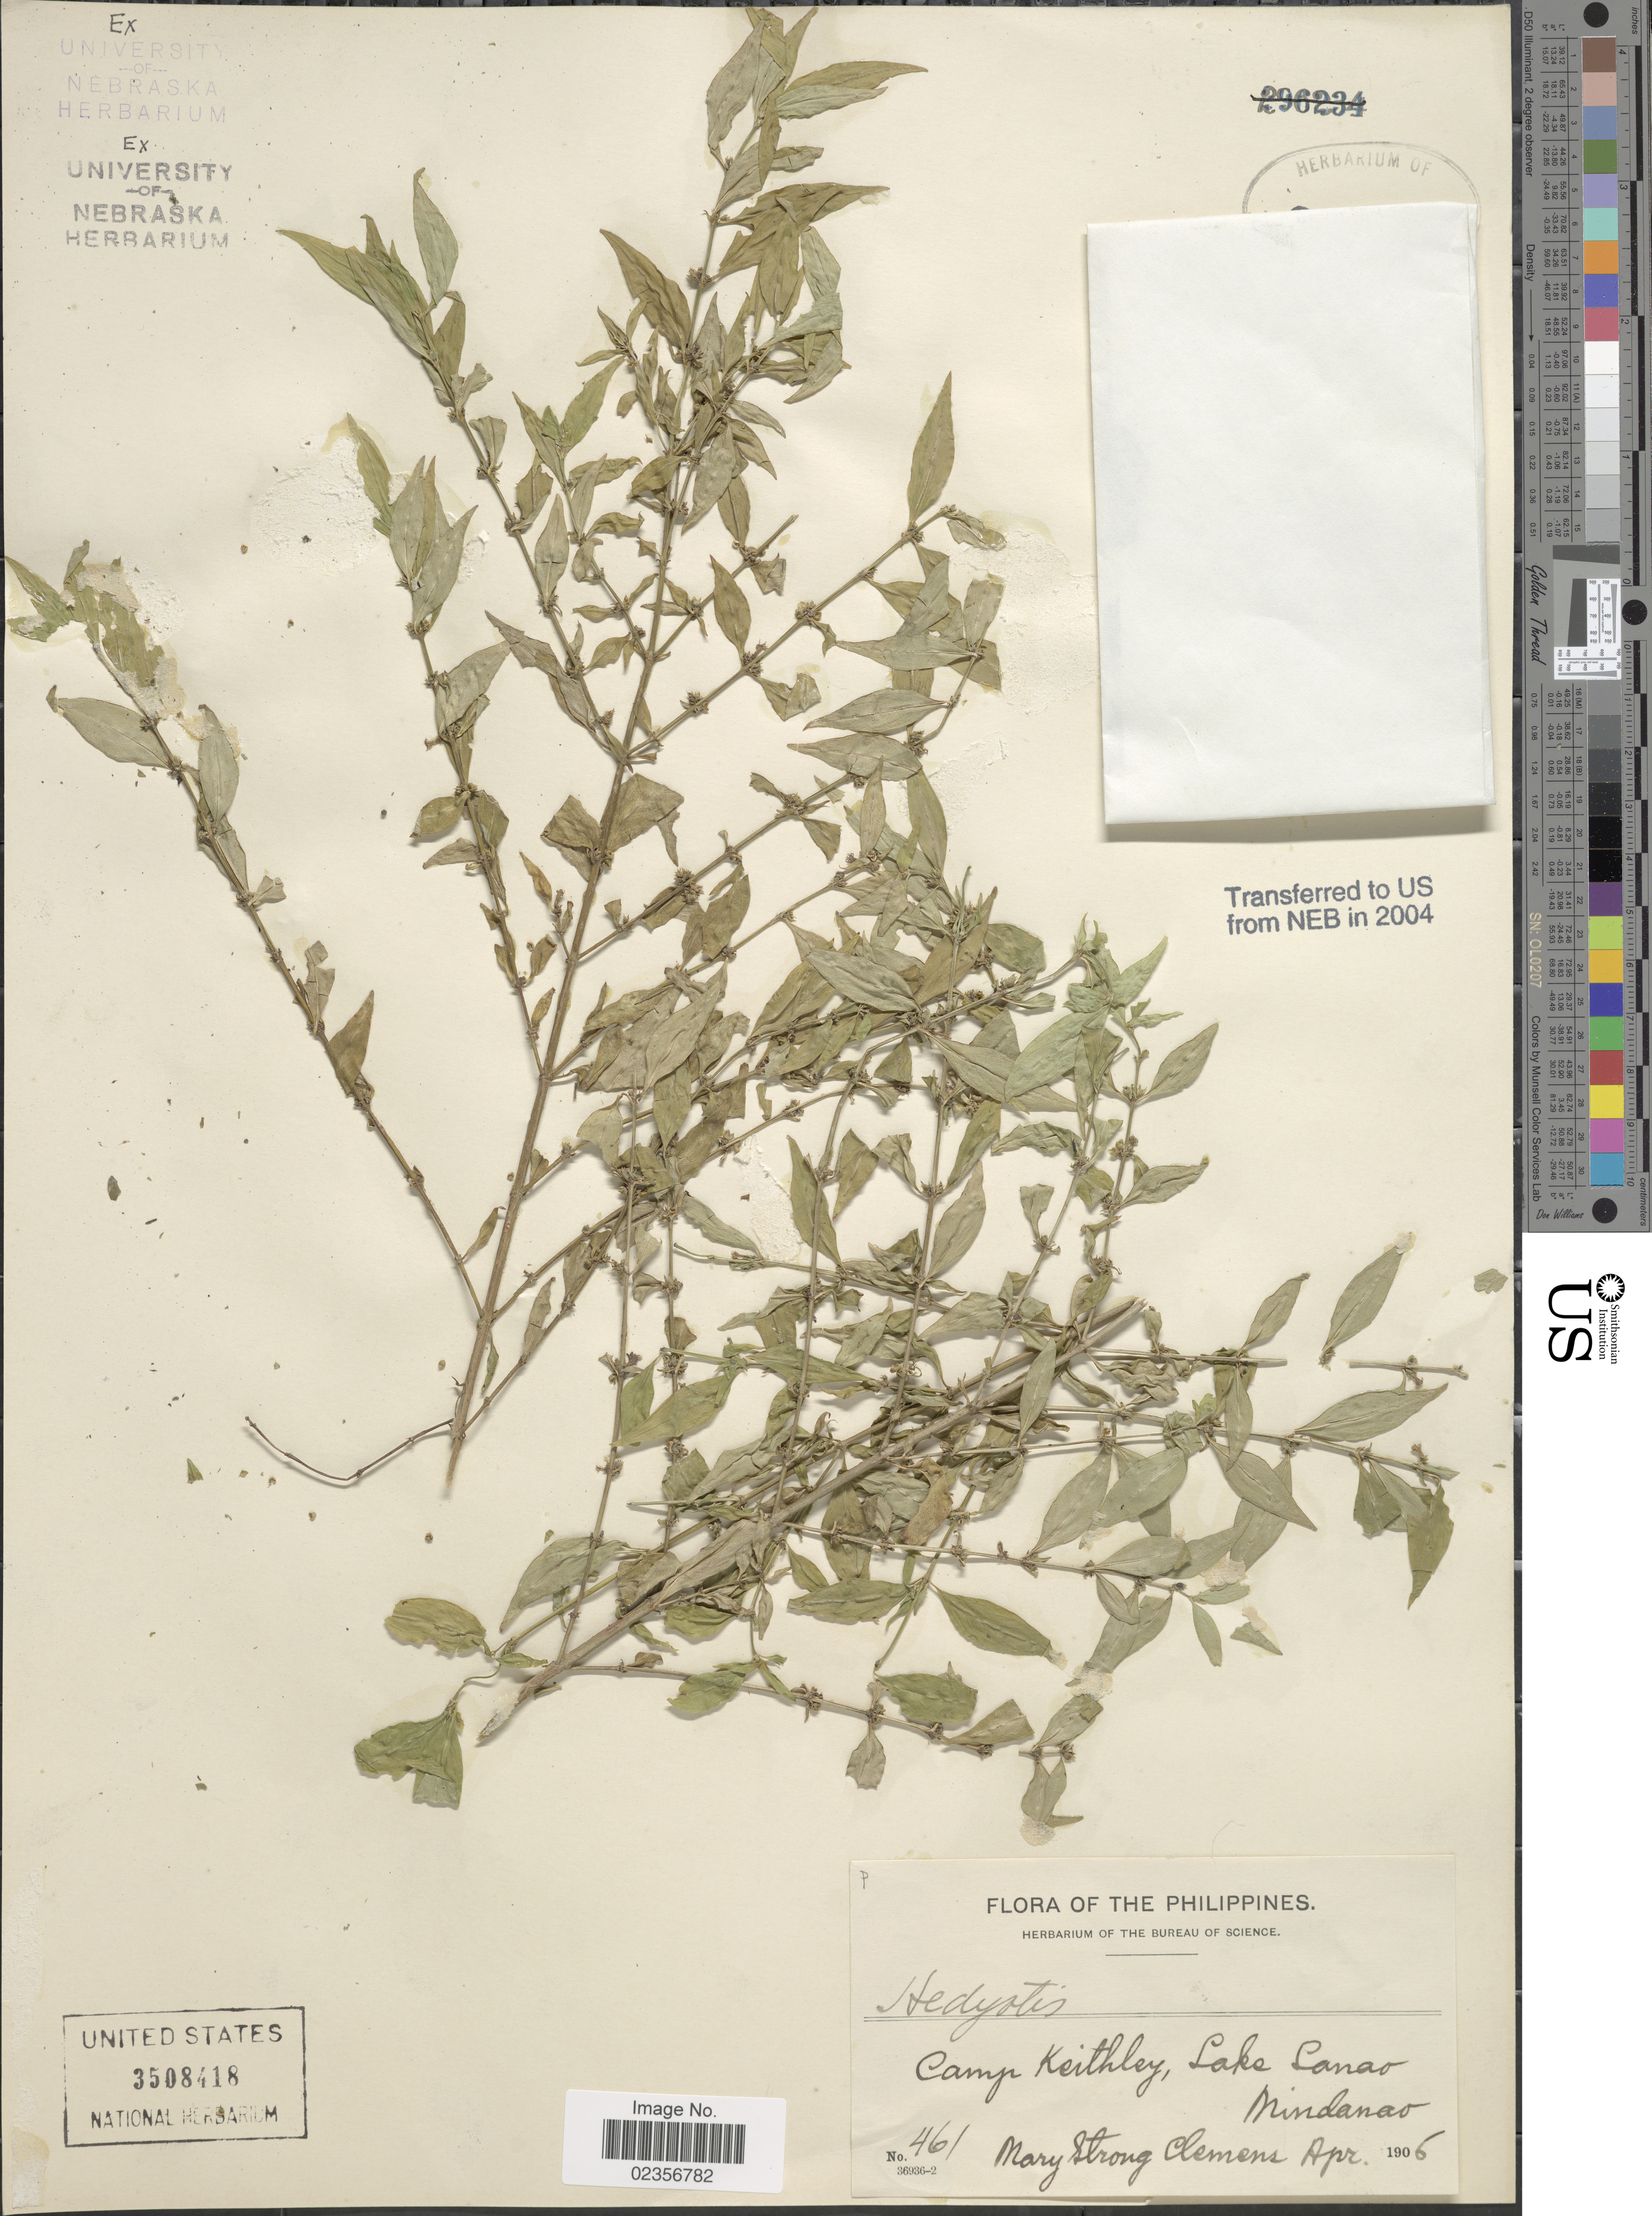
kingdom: Plantae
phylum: Tracheophyta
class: Magnoliopsida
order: Gentianales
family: Rubiaceae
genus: Hedyotis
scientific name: Hedyotis sp.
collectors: M. S. Clemens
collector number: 461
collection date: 1906-04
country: Philippines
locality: Camp Keithley, Lake Lanao. Mindanao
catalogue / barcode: US 3508418